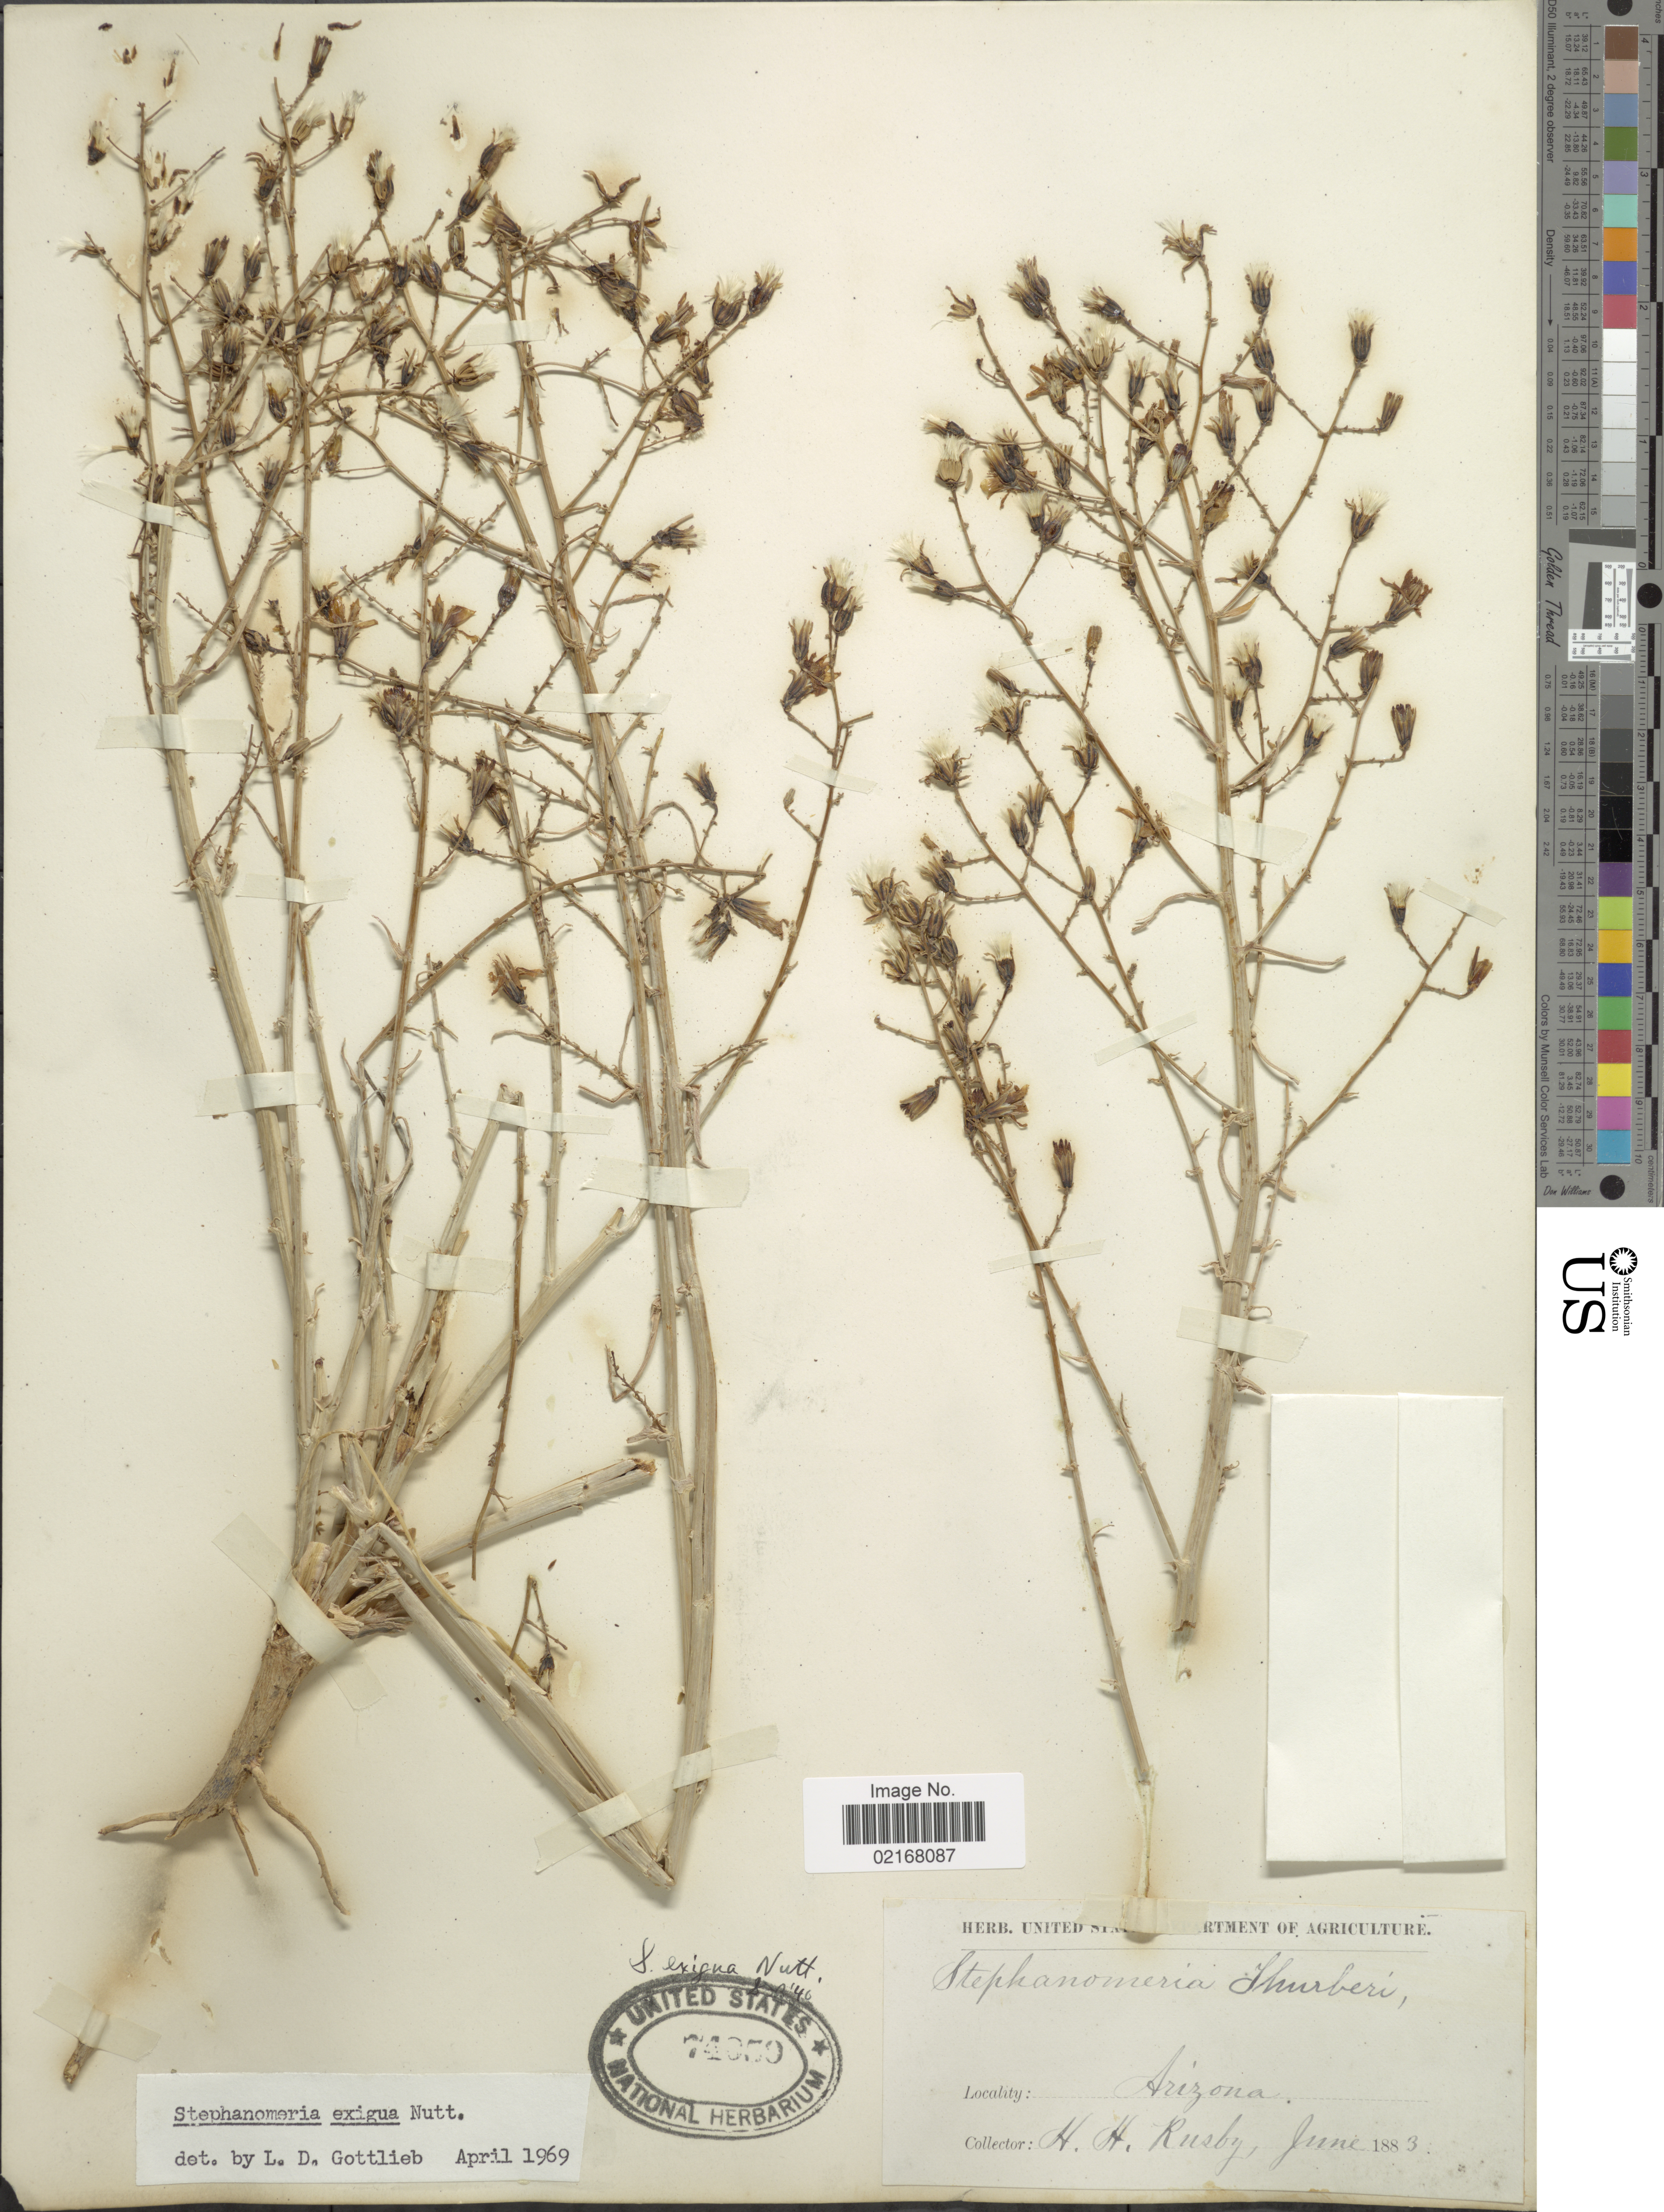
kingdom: Plantae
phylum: Tracheophyta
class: Magnoliopsida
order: Asterales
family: Asteraceae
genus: Stephanomeria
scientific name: Stephanomeria exigua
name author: Nutt.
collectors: H. H. Rusby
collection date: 1883-06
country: United States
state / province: Arizona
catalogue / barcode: US 74050